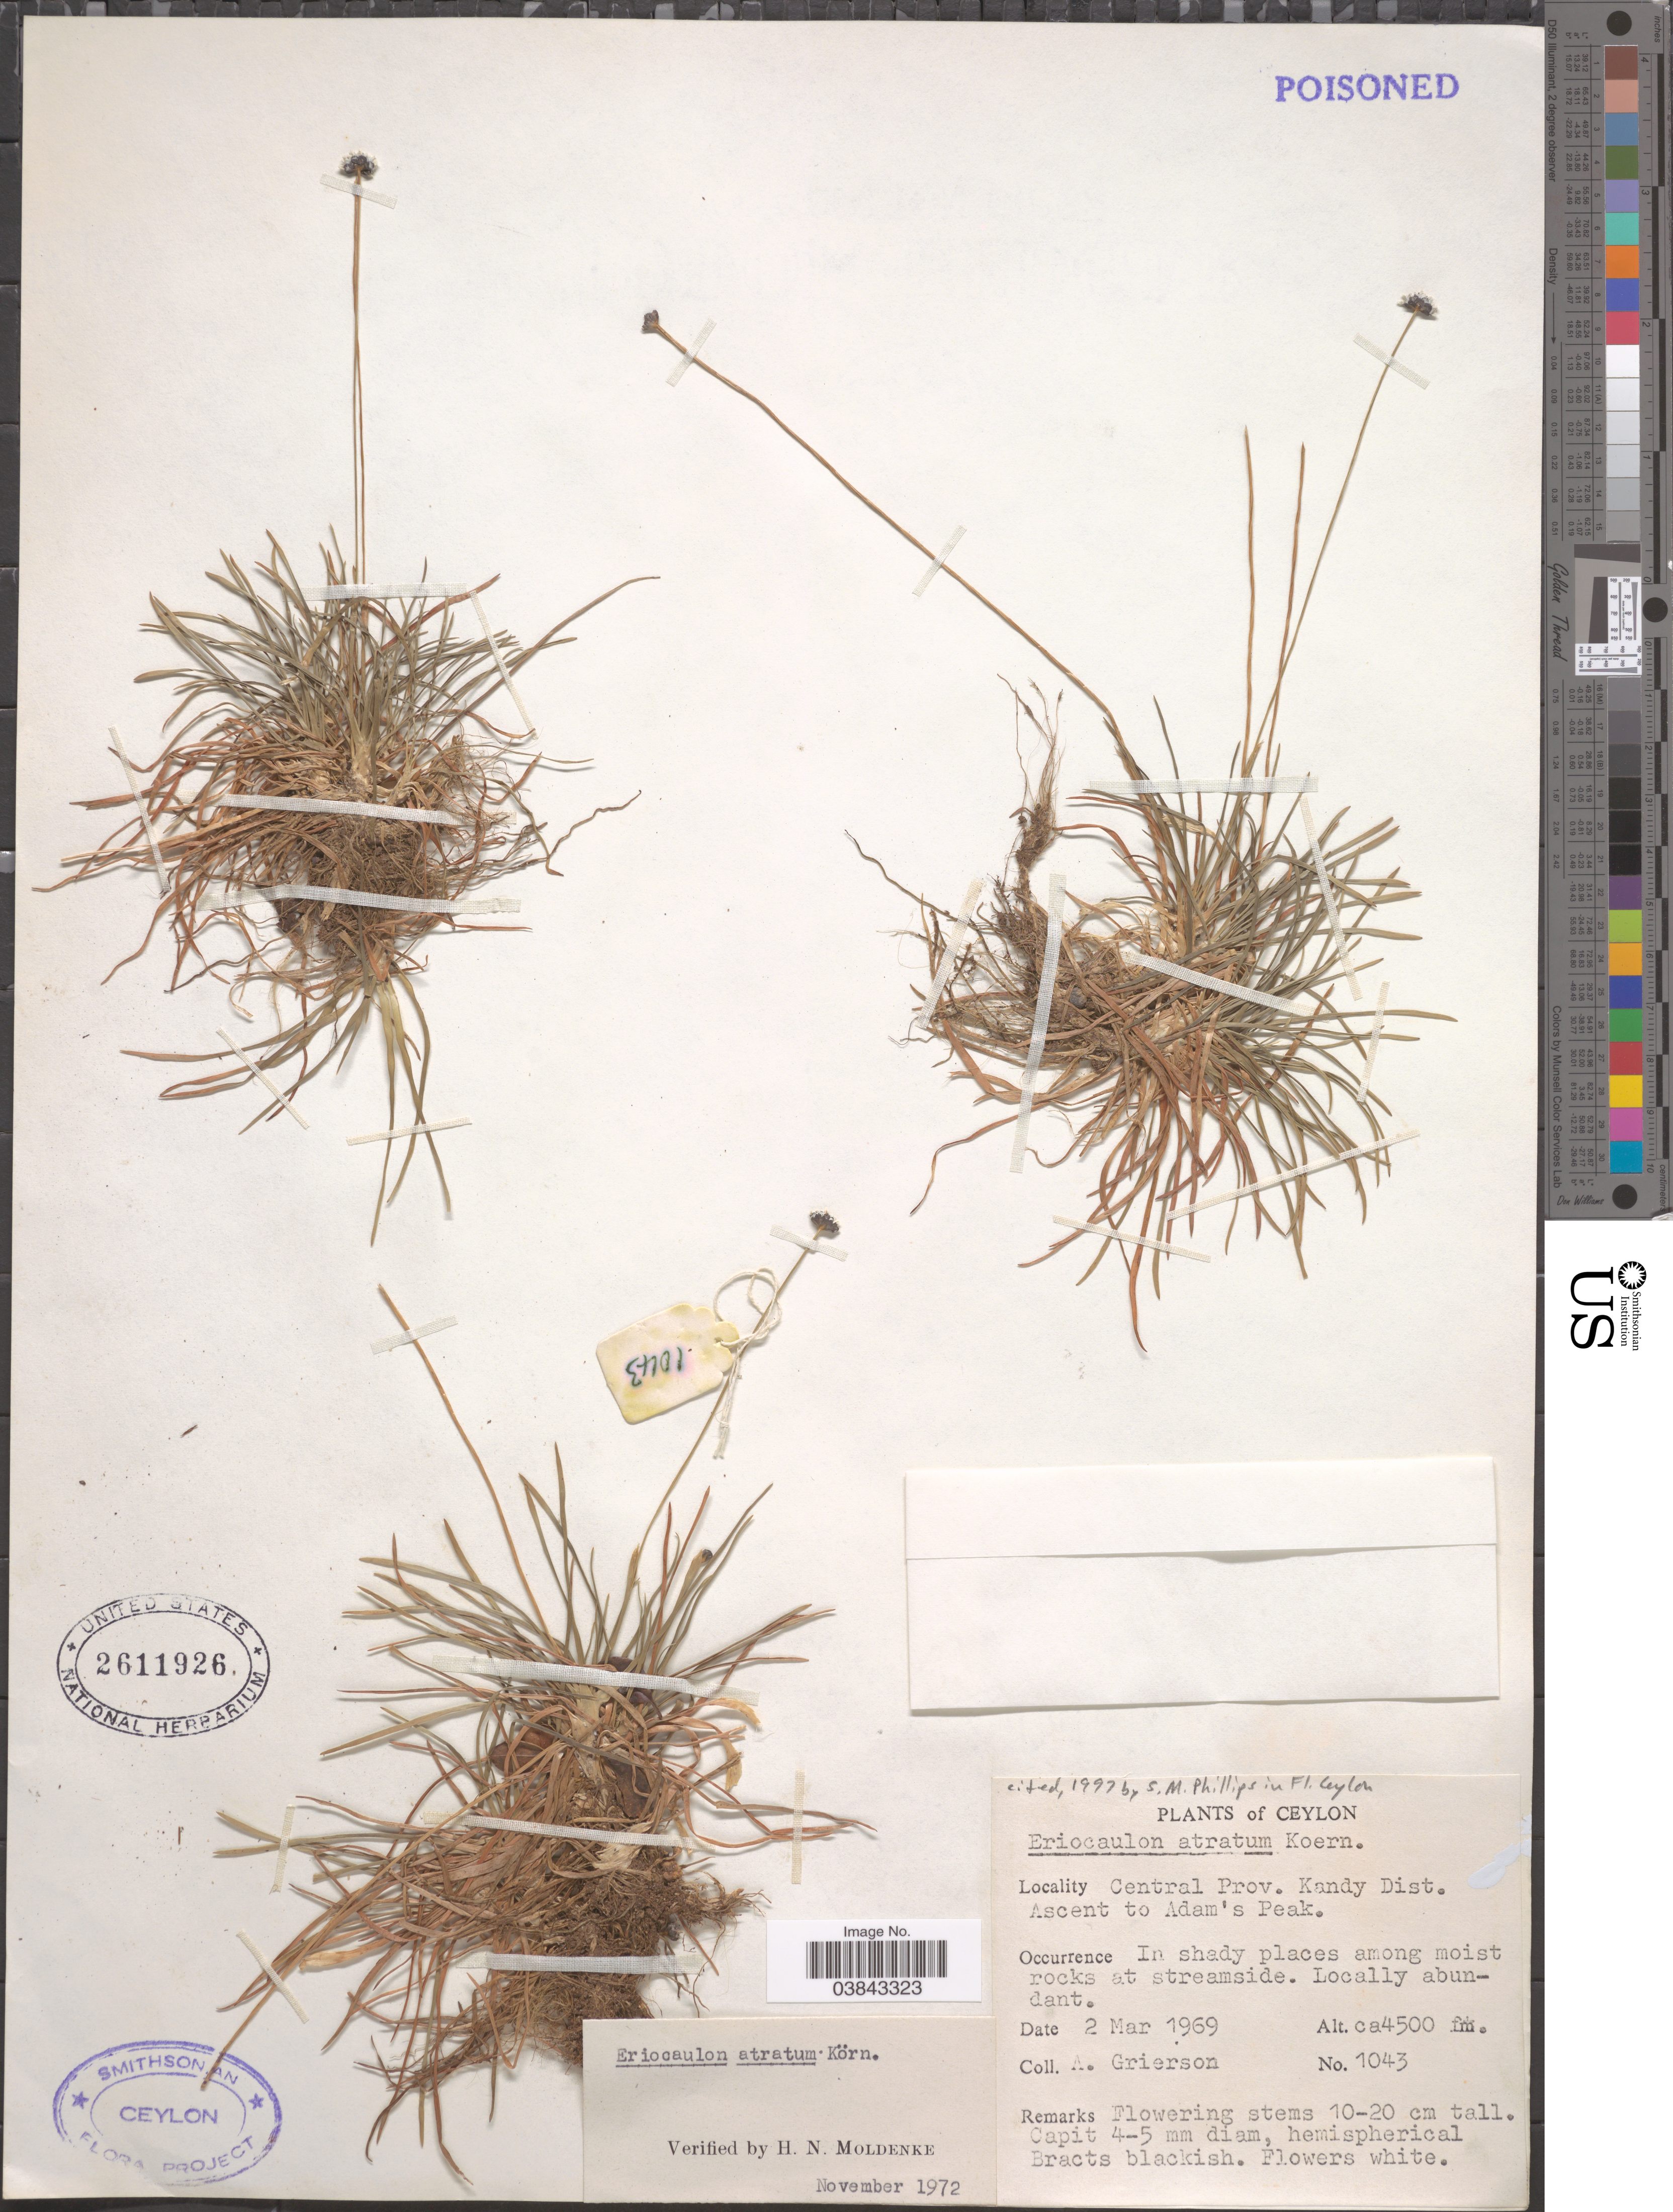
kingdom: Plantae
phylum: Tracheophyta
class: Liliopsida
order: Poales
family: Eriocaulaceae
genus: Eriocaulon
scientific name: Eriocaulon atratum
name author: Körn.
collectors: A. Grierson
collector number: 1043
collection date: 1969-03-02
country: Sri Lanka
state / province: Central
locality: Ceylon. Central Prov. Kandy Dist. Ascent to Adam's Peak.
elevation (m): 1372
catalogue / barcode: US 2611926